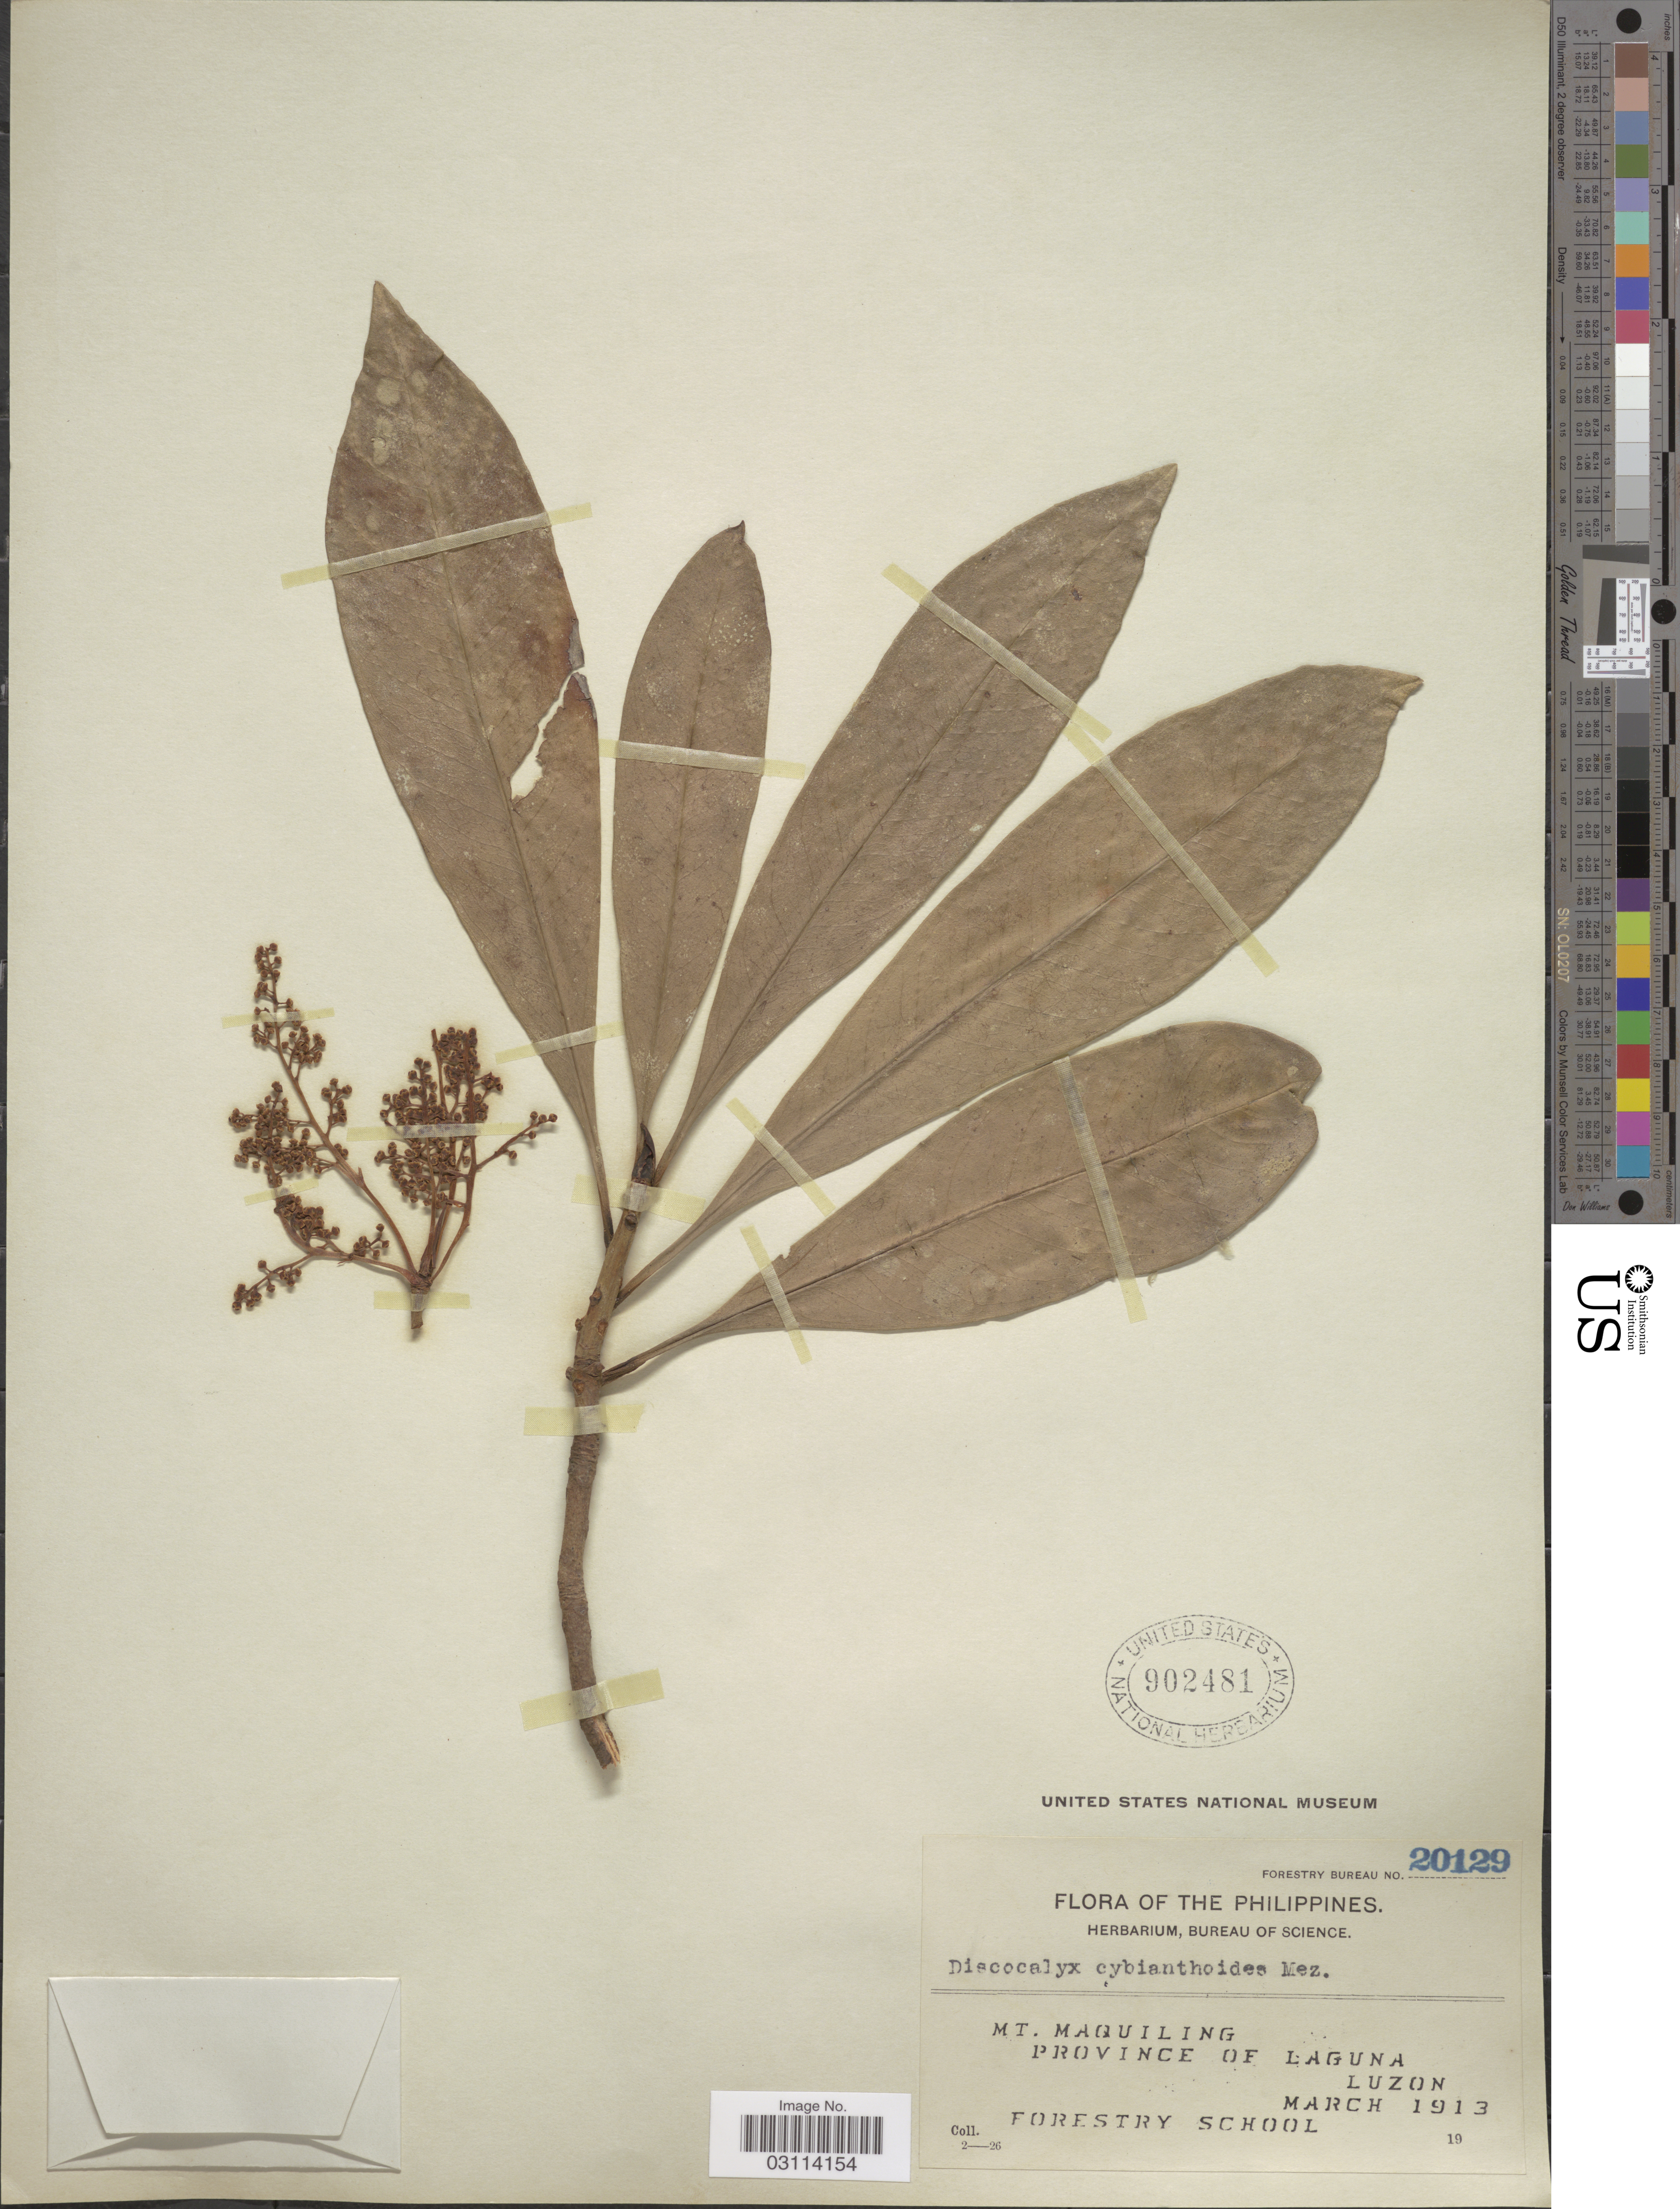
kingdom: Plantae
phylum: Tracheophyta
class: Magnoliopsida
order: Ericales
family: Primulaceae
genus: Discocalyx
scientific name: Discocalyx cybianthoides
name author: (A. DC.) Mez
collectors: Forestry School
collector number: Forestry Bureau 20129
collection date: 1913-03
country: Philippines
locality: Mt. Maquiling, Province of Laguna, Luzon.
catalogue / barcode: US 902481